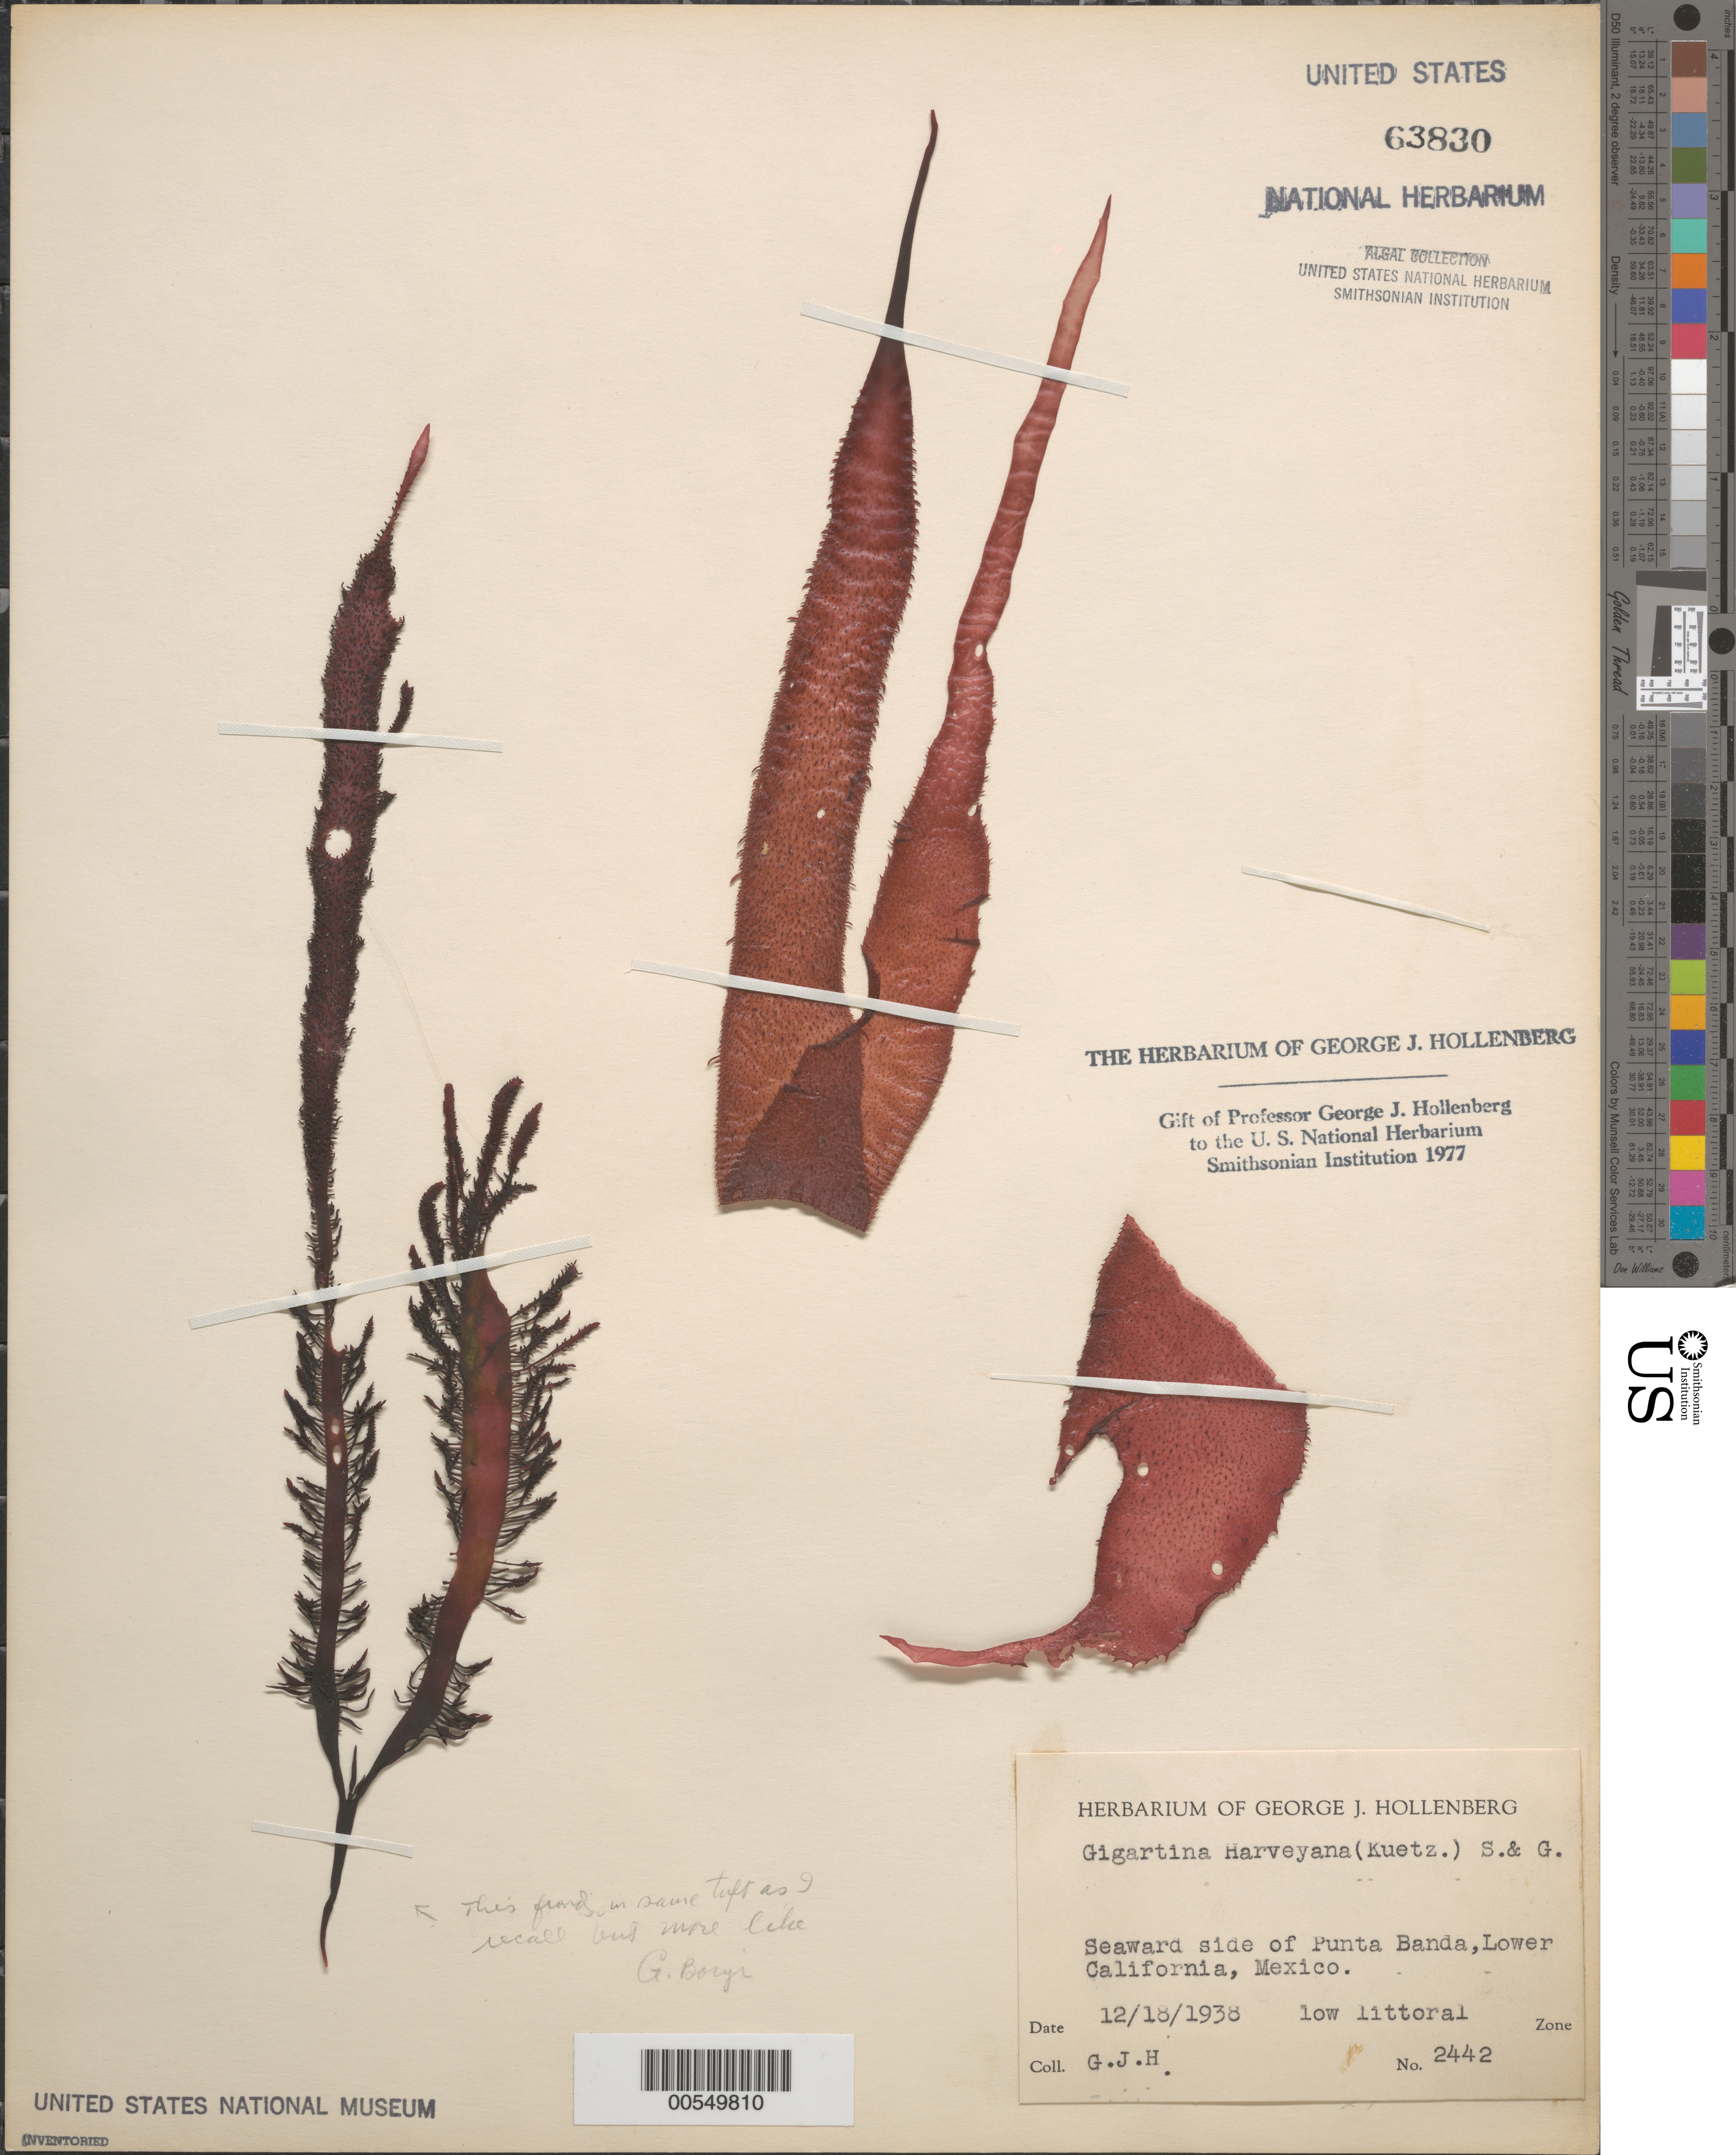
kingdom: Plantae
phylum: Rhodophyta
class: Florideophyceae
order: Gigartinales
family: Gigartinaceae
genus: Chondracanthus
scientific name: Chondracanthus harveyanus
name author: (Kütz.) Guiry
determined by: Algae name updating Project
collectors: G. Hollenberg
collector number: GJH 2442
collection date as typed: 18 Dec 1938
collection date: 1938-12-18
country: Mexico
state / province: Baja California Norte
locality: Seaward side of Punta Banda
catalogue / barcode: US 63830